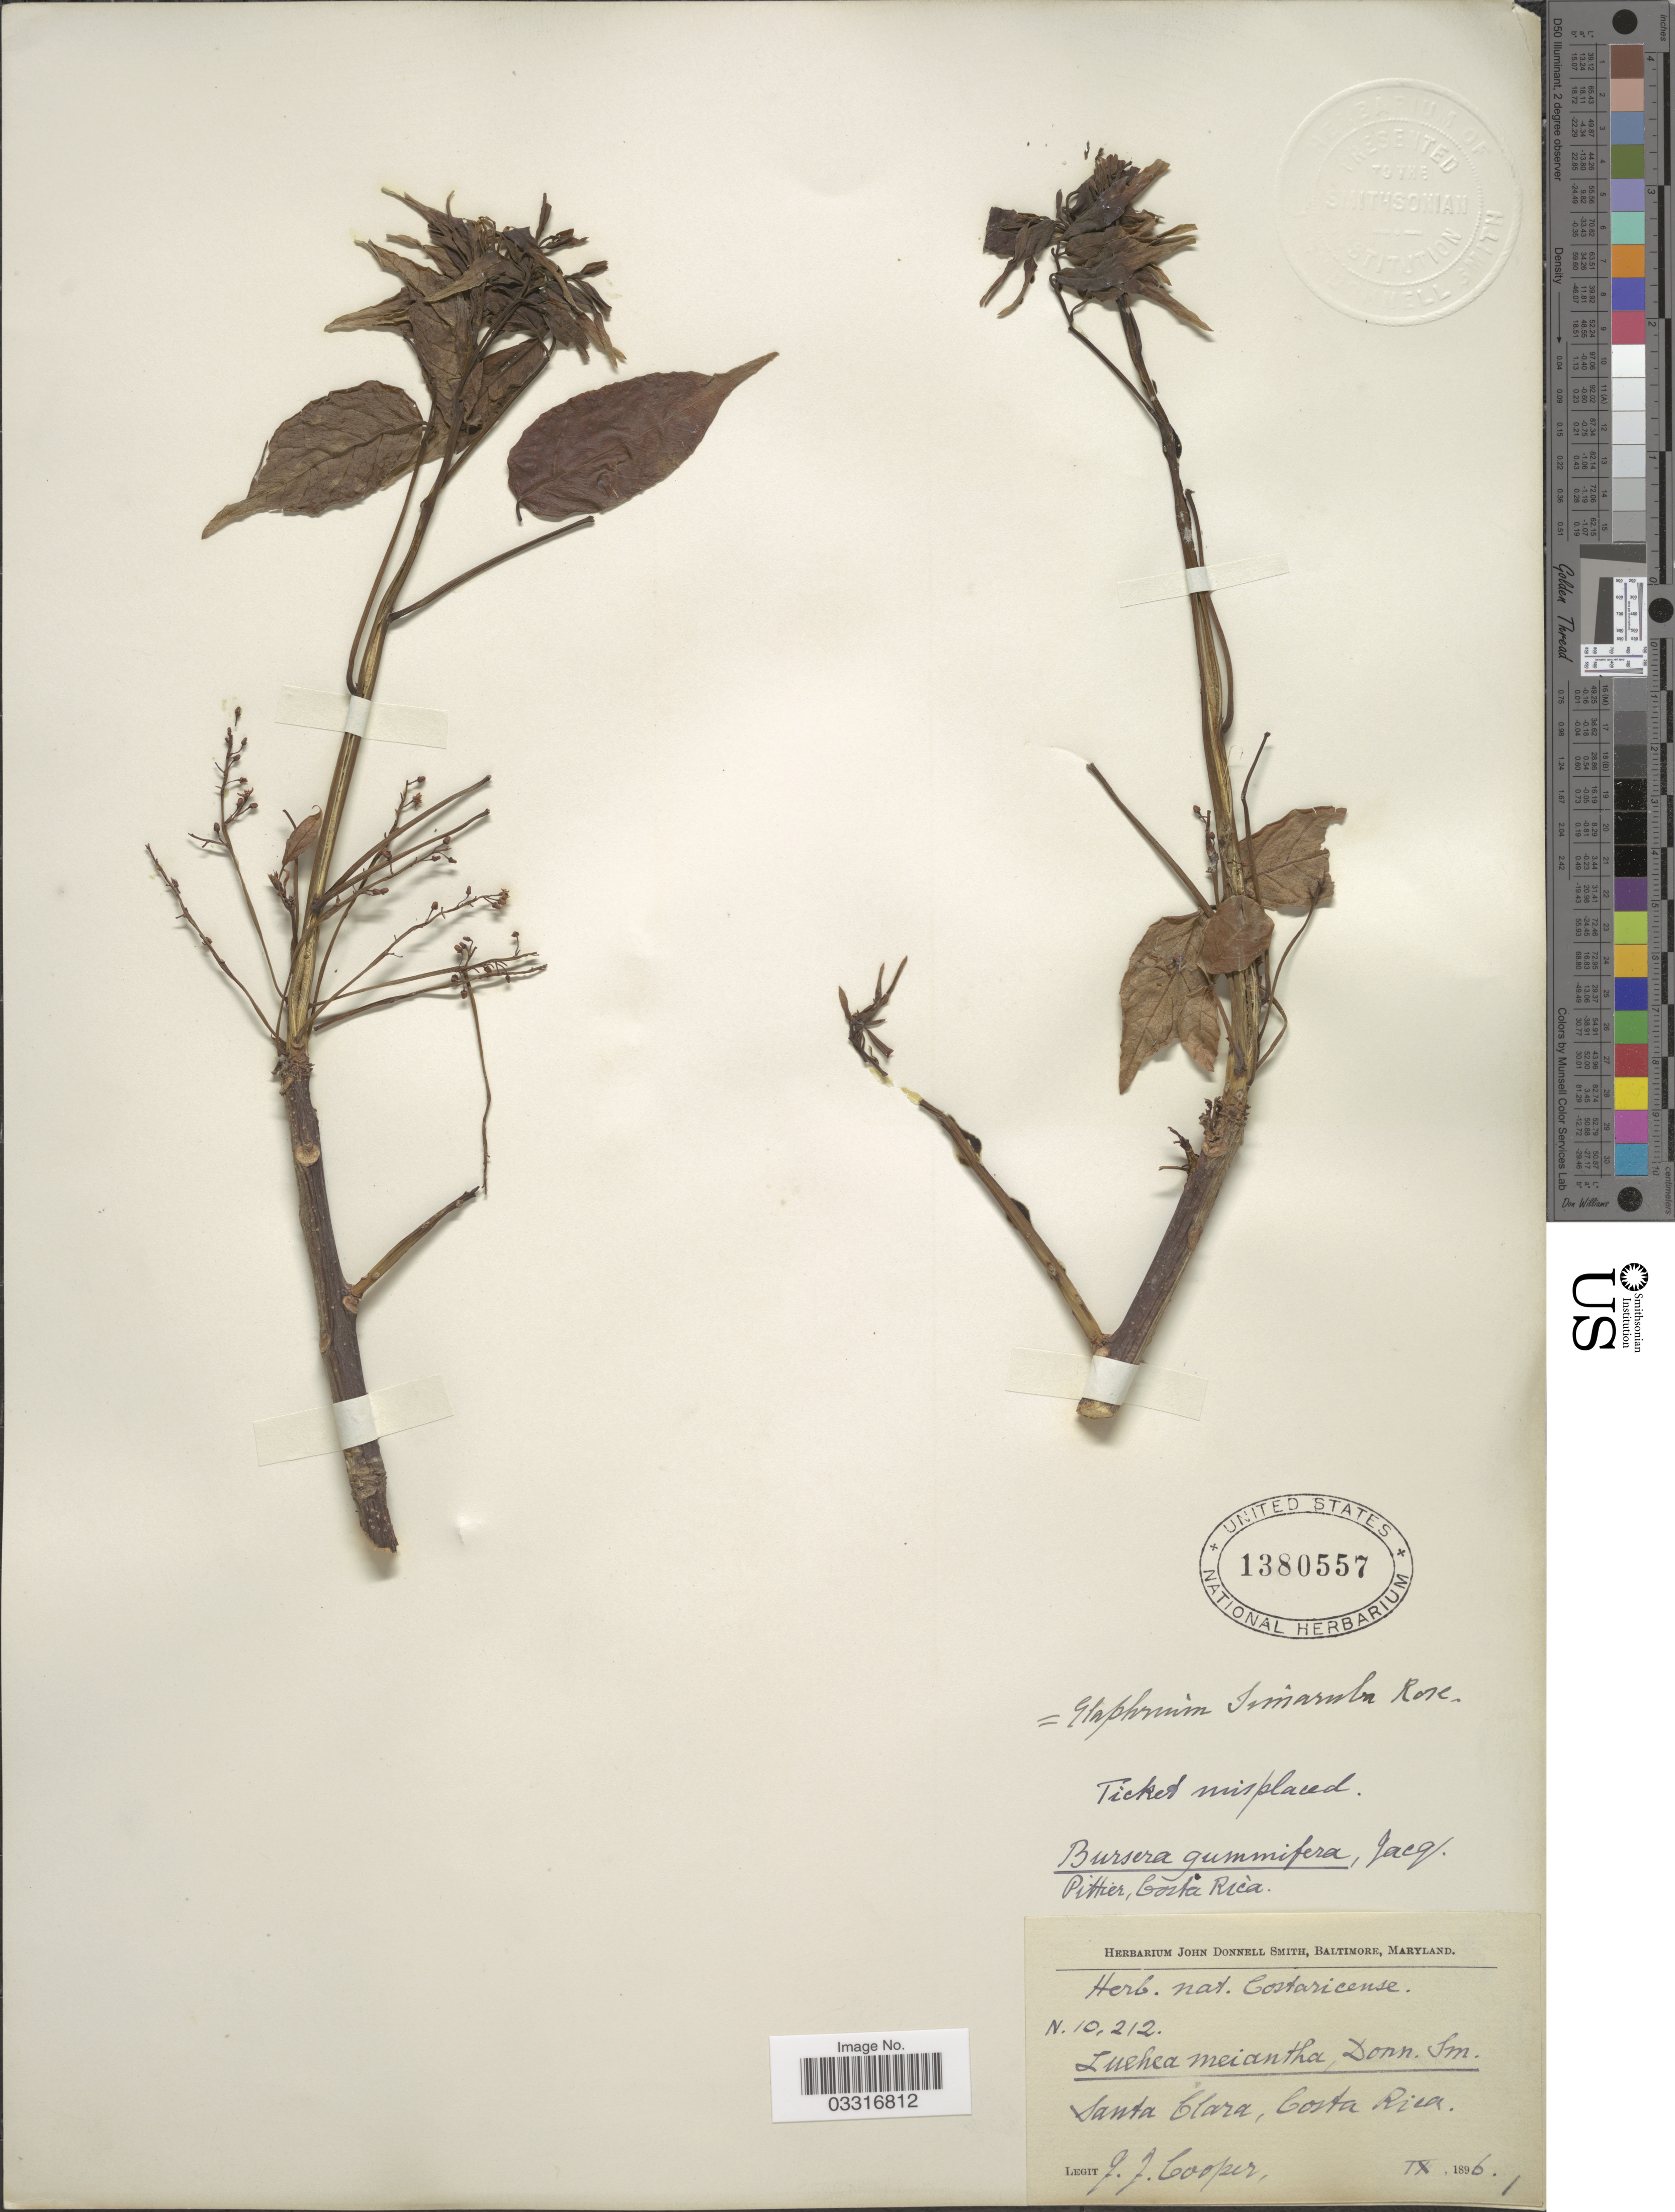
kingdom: Plantae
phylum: Tracheophyta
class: Magnoliopsida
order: Sapindales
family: Burseraceae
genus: Bursera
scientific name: Bursera simaruba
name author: (L.) Sarg.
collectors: J. J. Cooper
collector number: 10212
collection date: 1896-09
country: Costa Rica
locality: Santa Clara.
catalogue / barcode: US 1380557